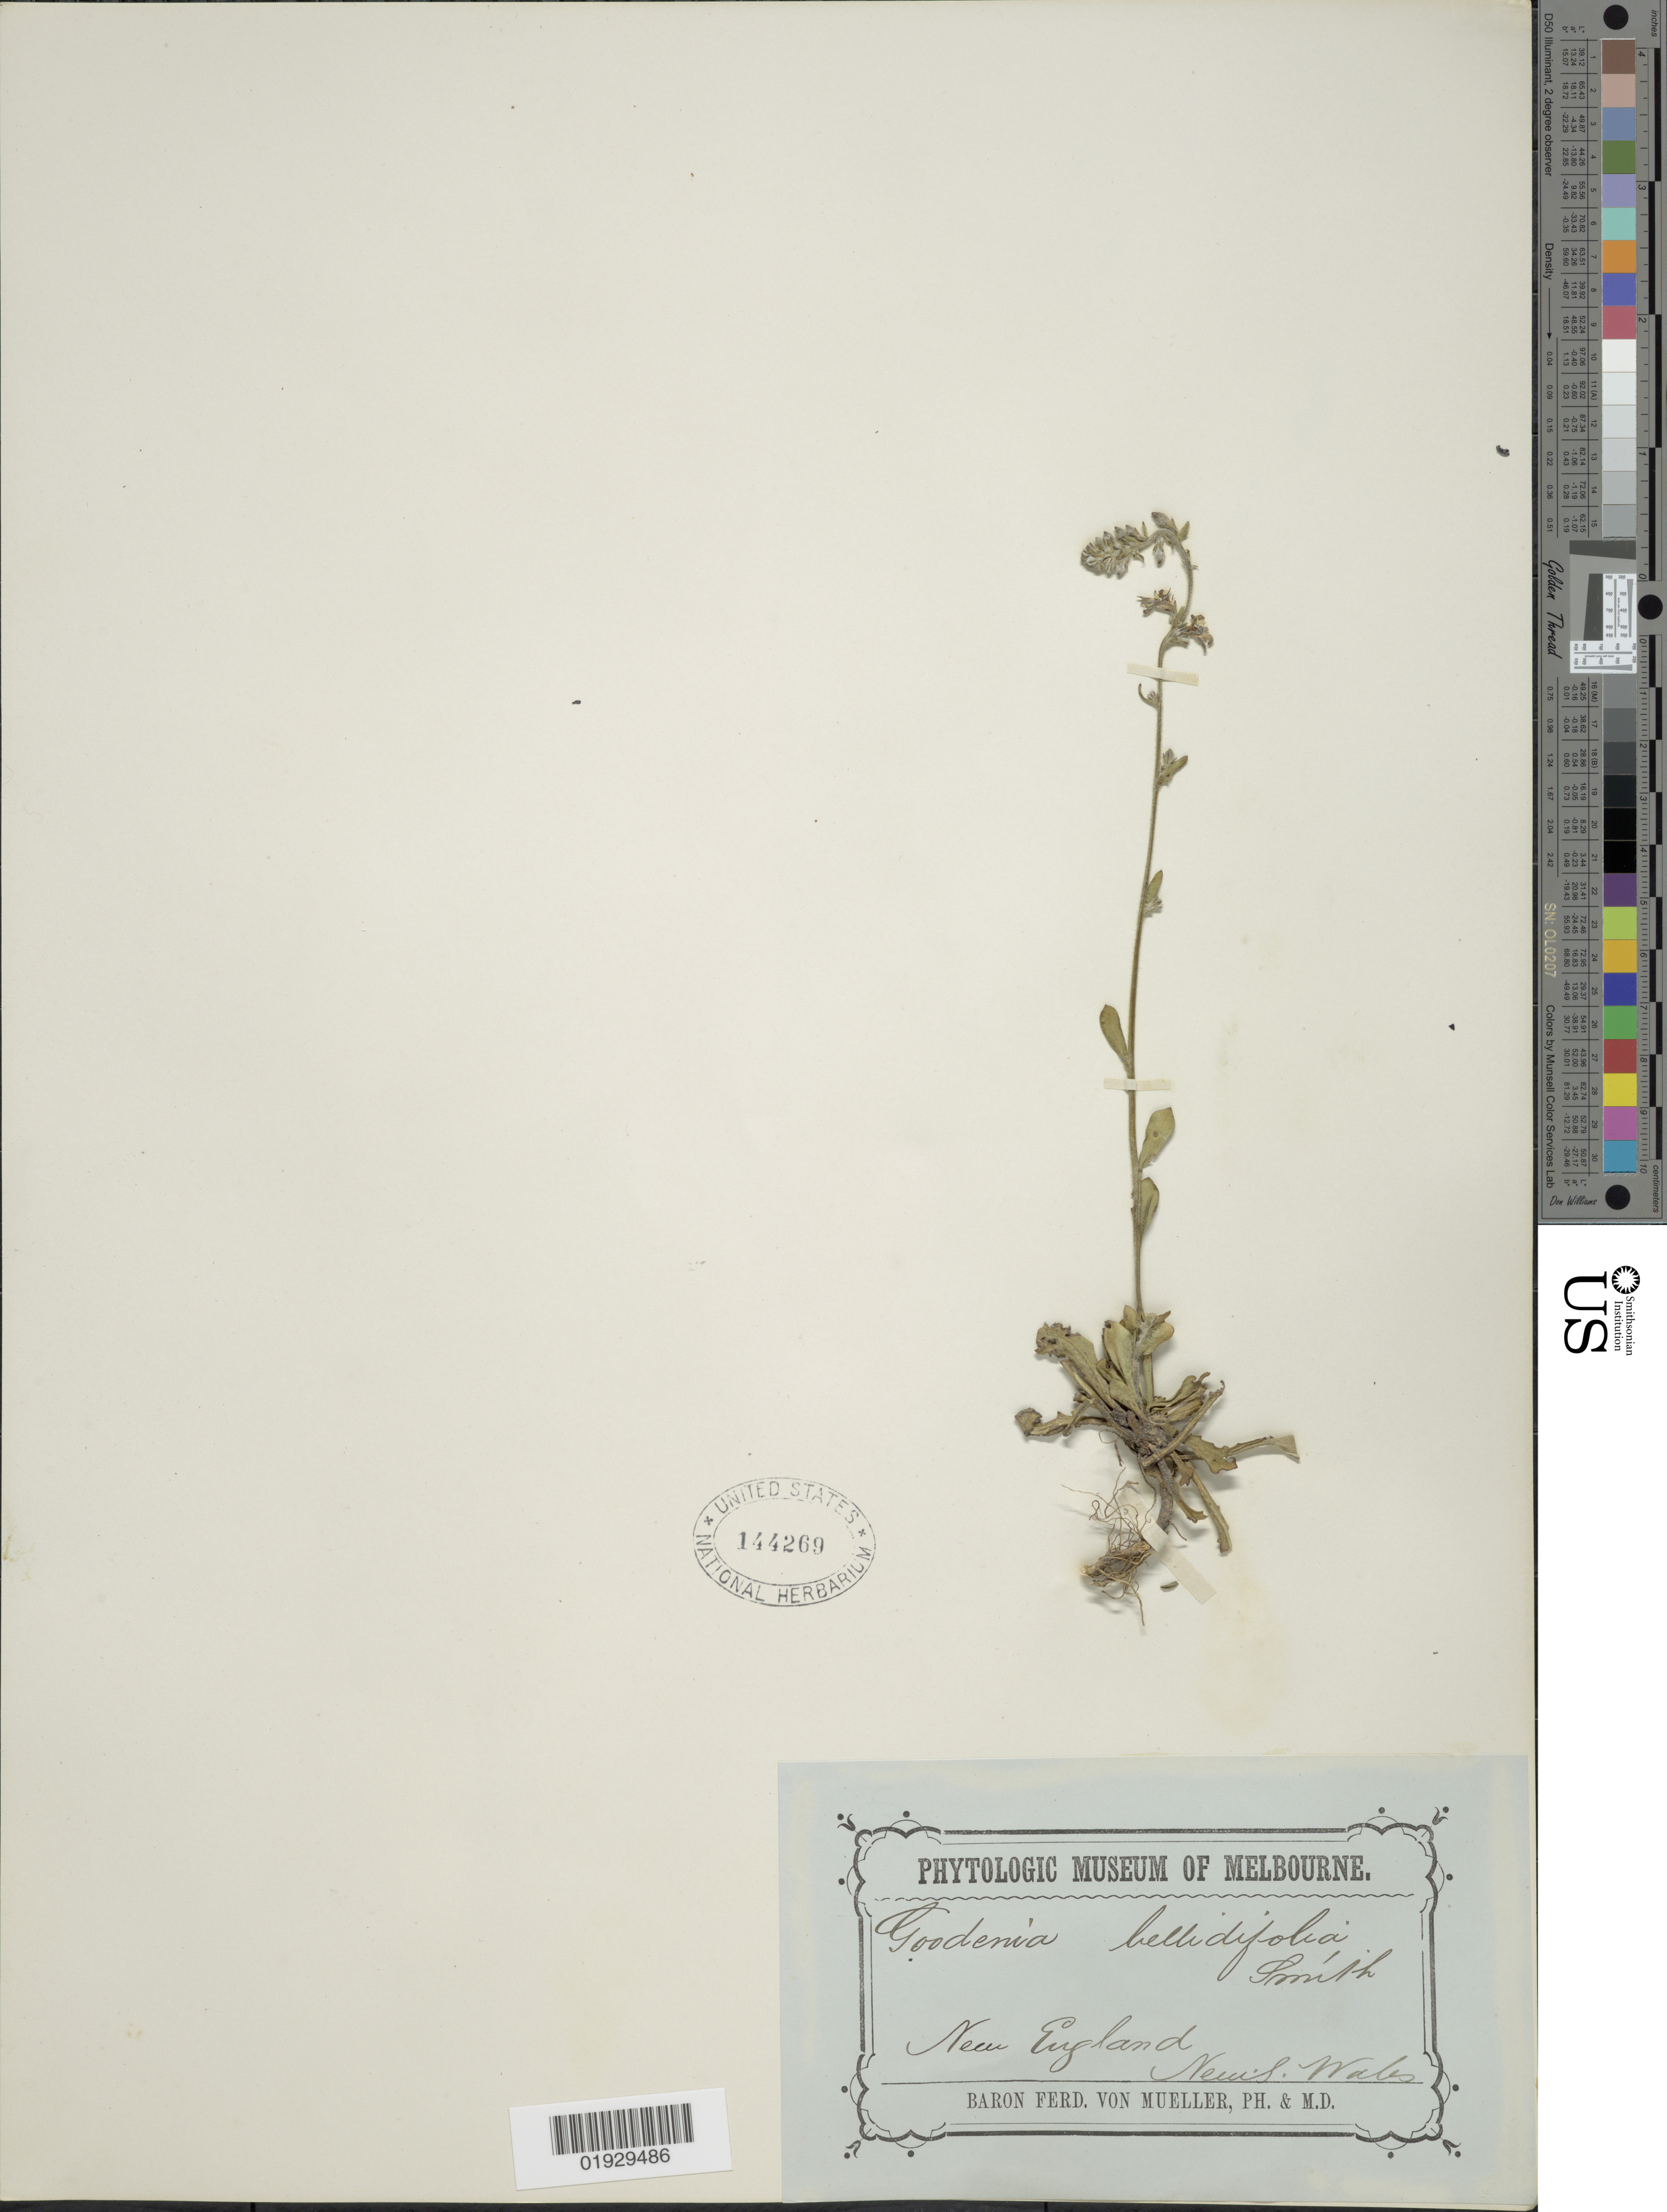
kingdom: Plantae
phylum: Tracheophyta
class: Magnoliopsida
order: Asterales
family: Goodeniaceae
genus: Goodenia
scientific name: Goodenia bellidifolia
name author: Sm.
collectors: F. von Mueller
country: Australia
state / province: New South Wales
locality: New England.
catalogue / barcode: US 144269